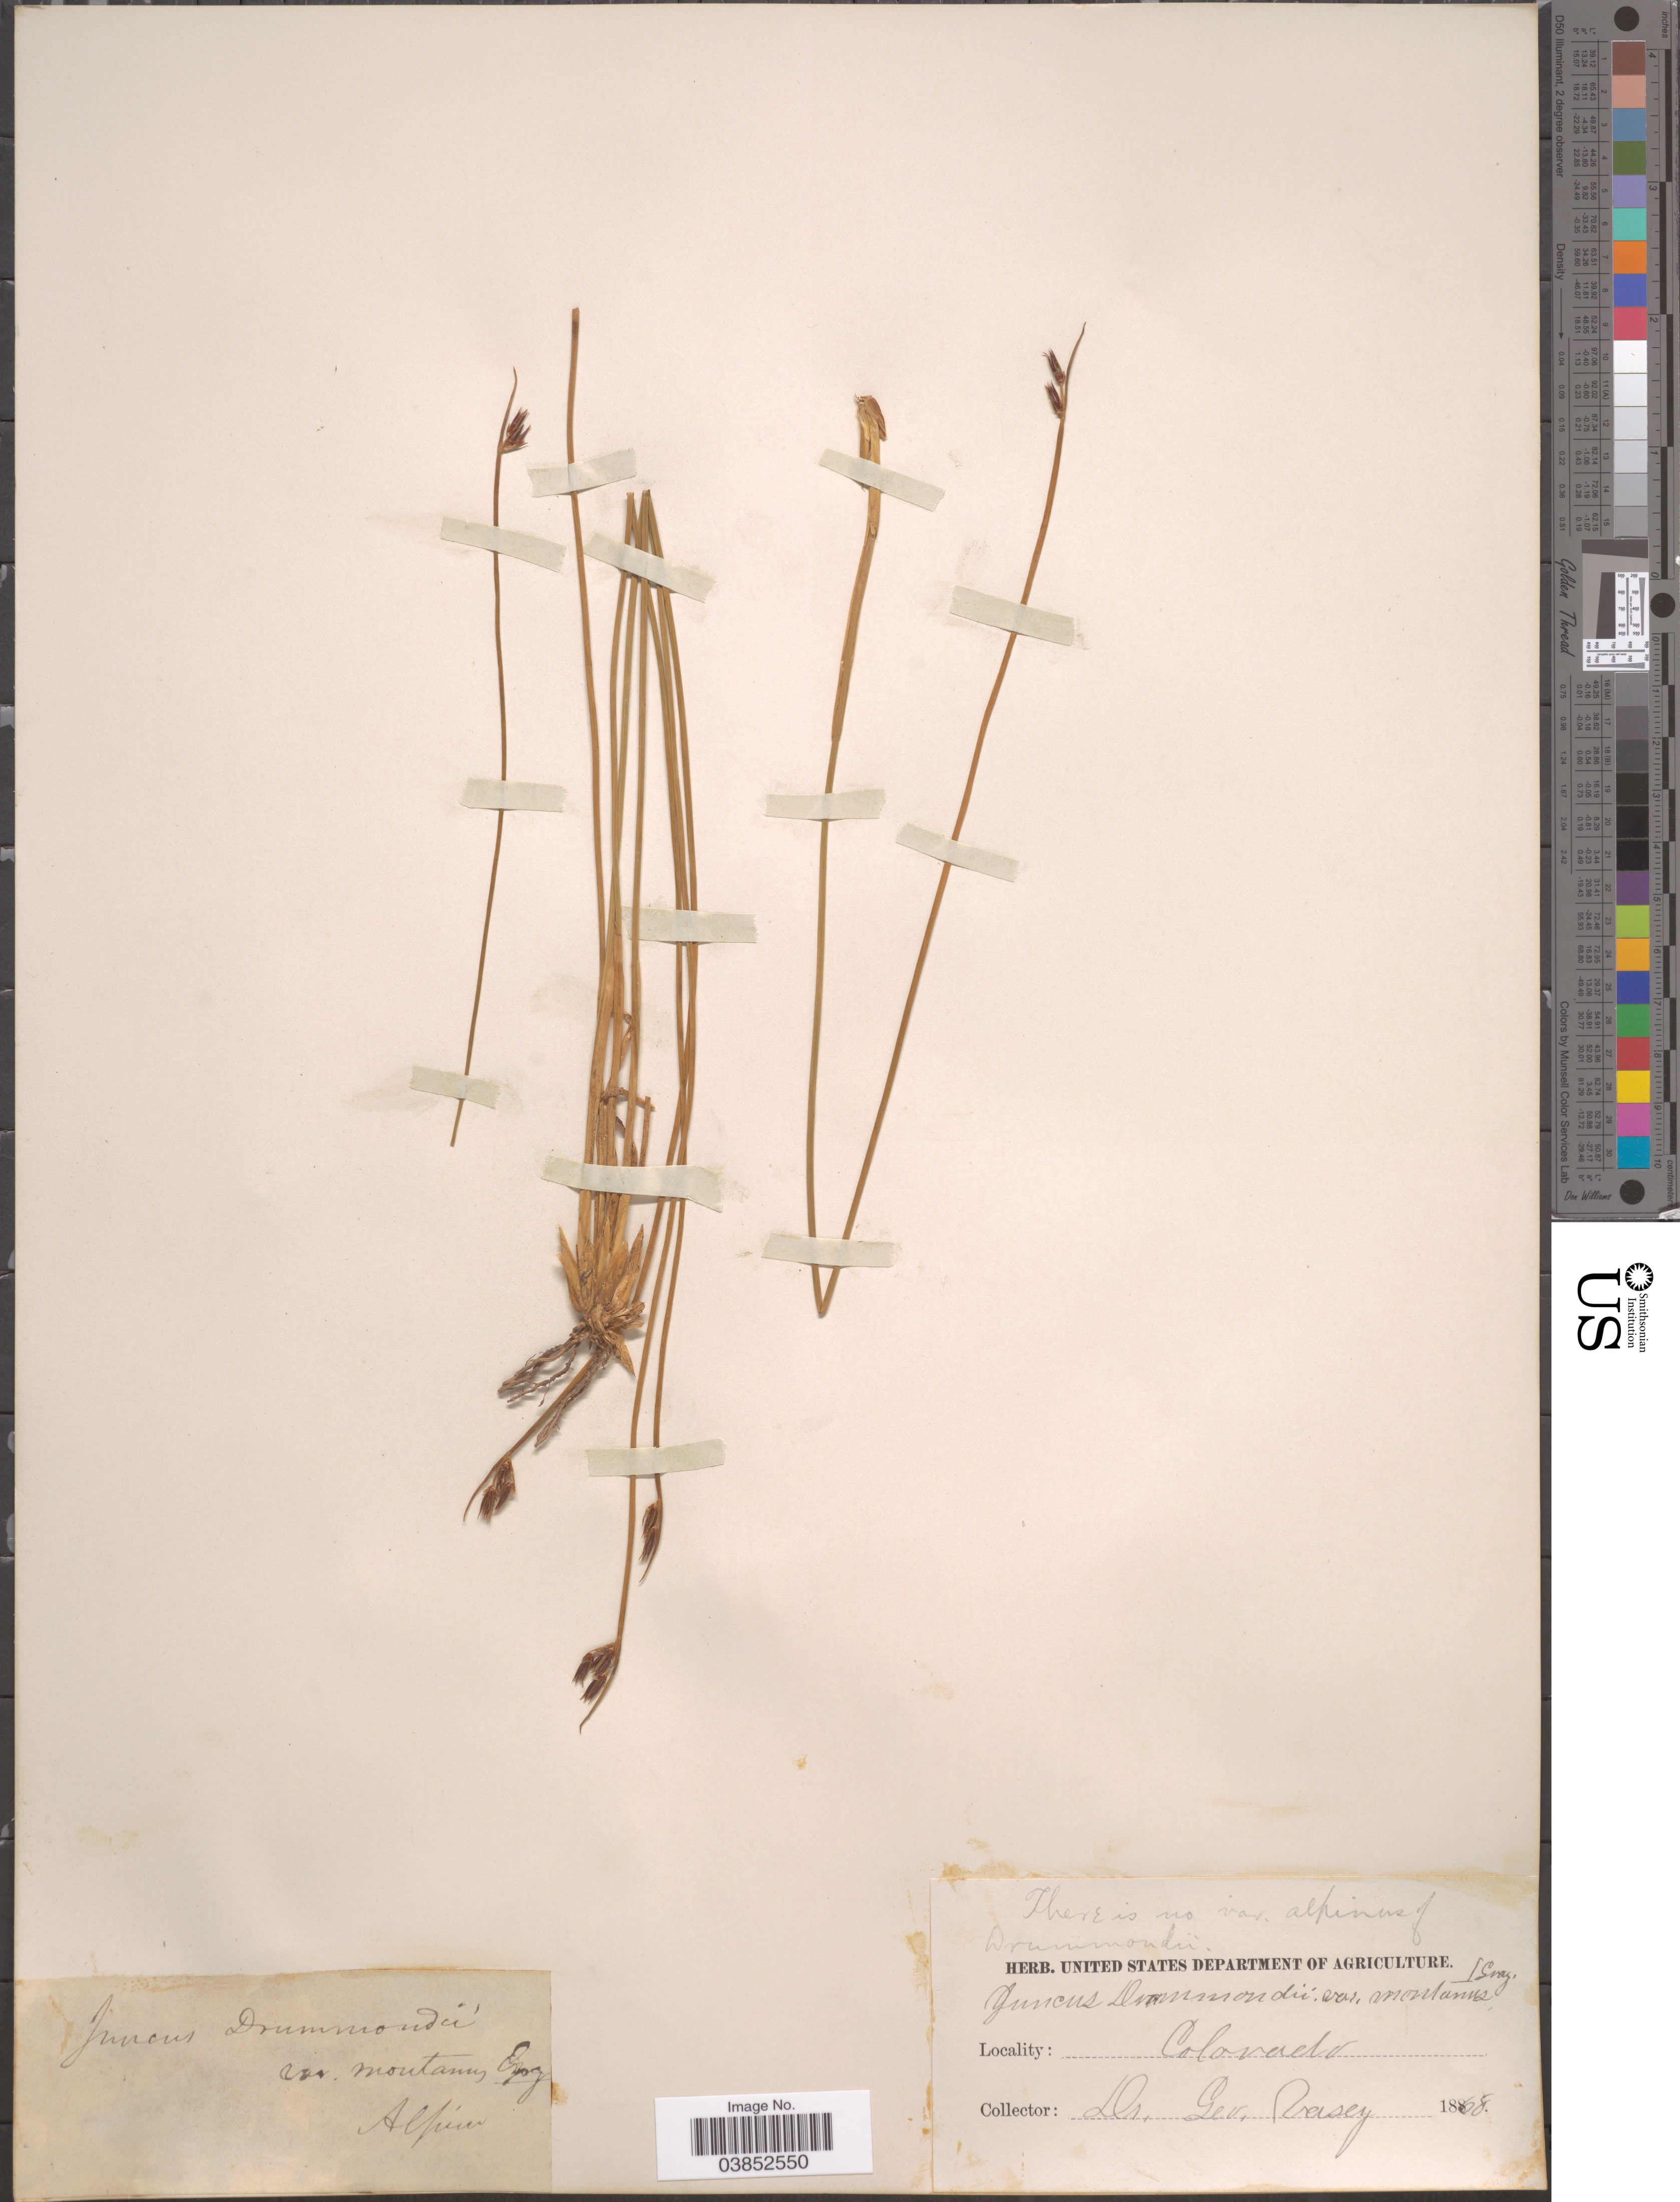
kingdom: Plantae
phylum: Tracheophyta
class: Liliopsida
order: Poales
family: Juncaceae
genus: Juncus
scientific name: Juncus drummondii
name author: E. Mey.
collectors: G. R. Vasey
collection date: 1868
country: United States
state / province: Colorado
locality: Alpine.